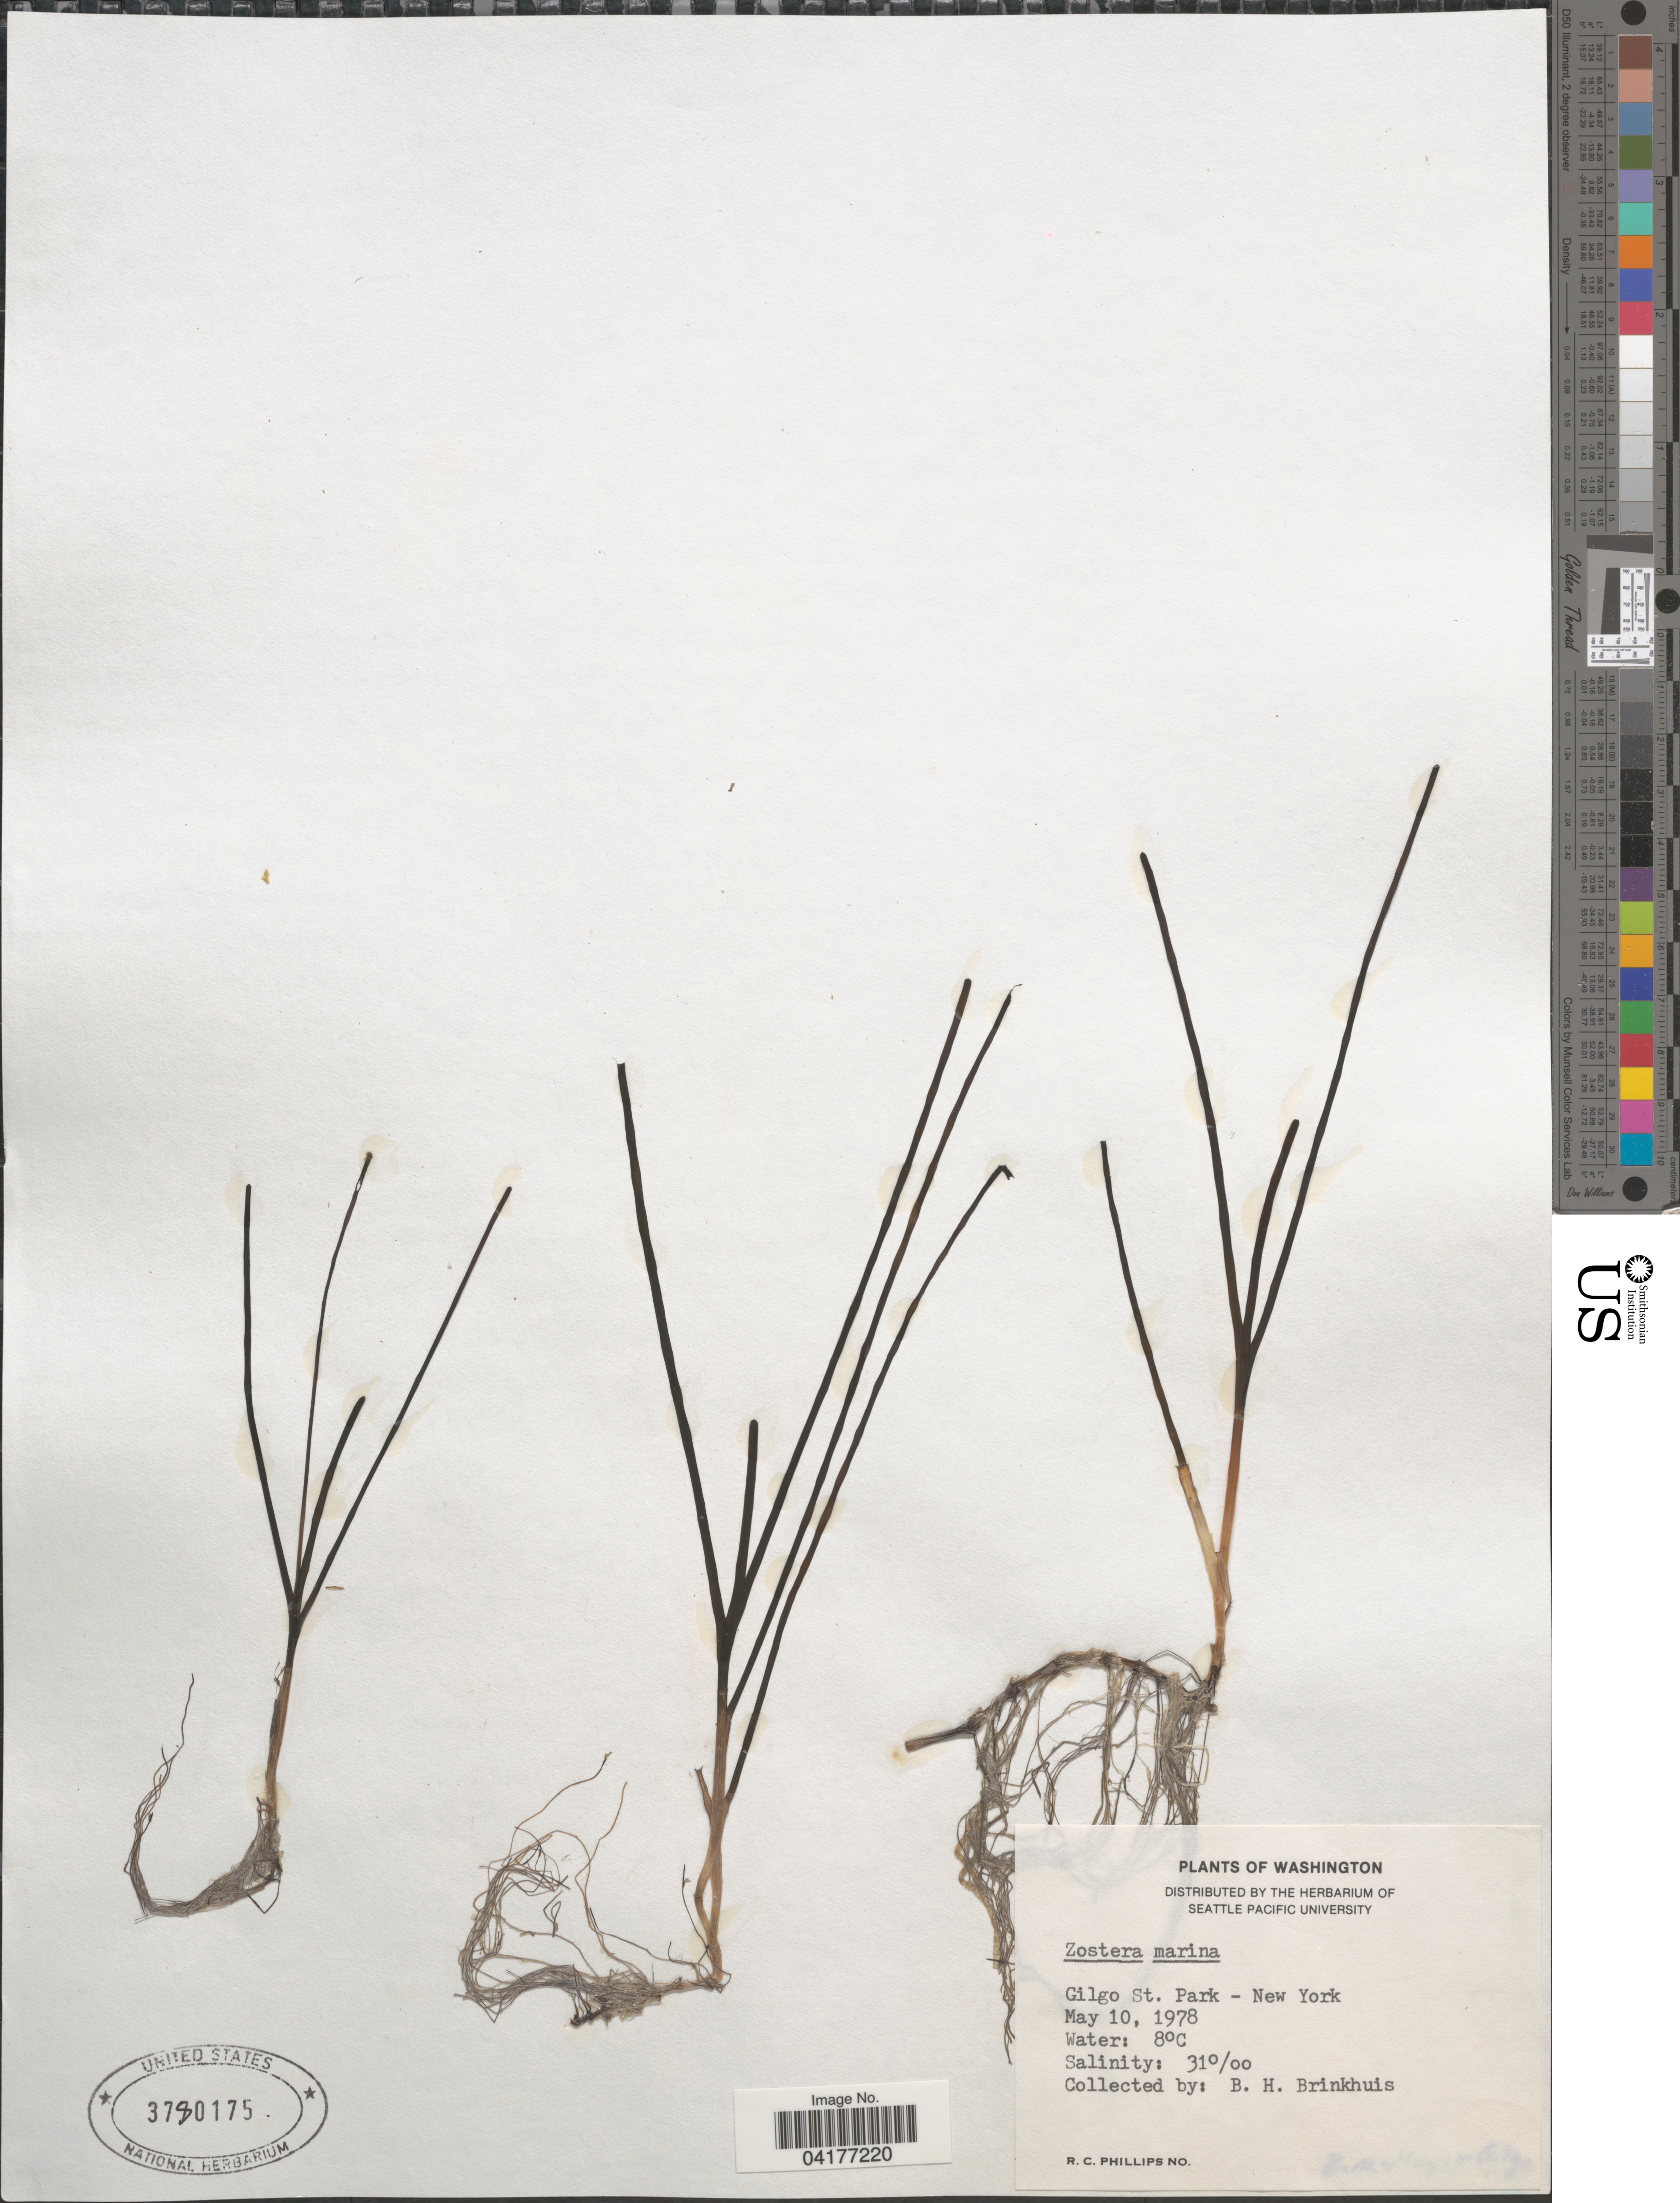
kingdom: Plantae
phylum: Tracheophyta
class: Liliopsida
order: Alismatales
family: Zosteraceae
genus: Zostera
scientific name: Zostera marina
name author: L.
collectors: B. Brinkhuis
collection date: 1978-05-10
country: United States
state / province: New York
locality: Gilgo St. Park.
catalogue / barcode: US 3780175